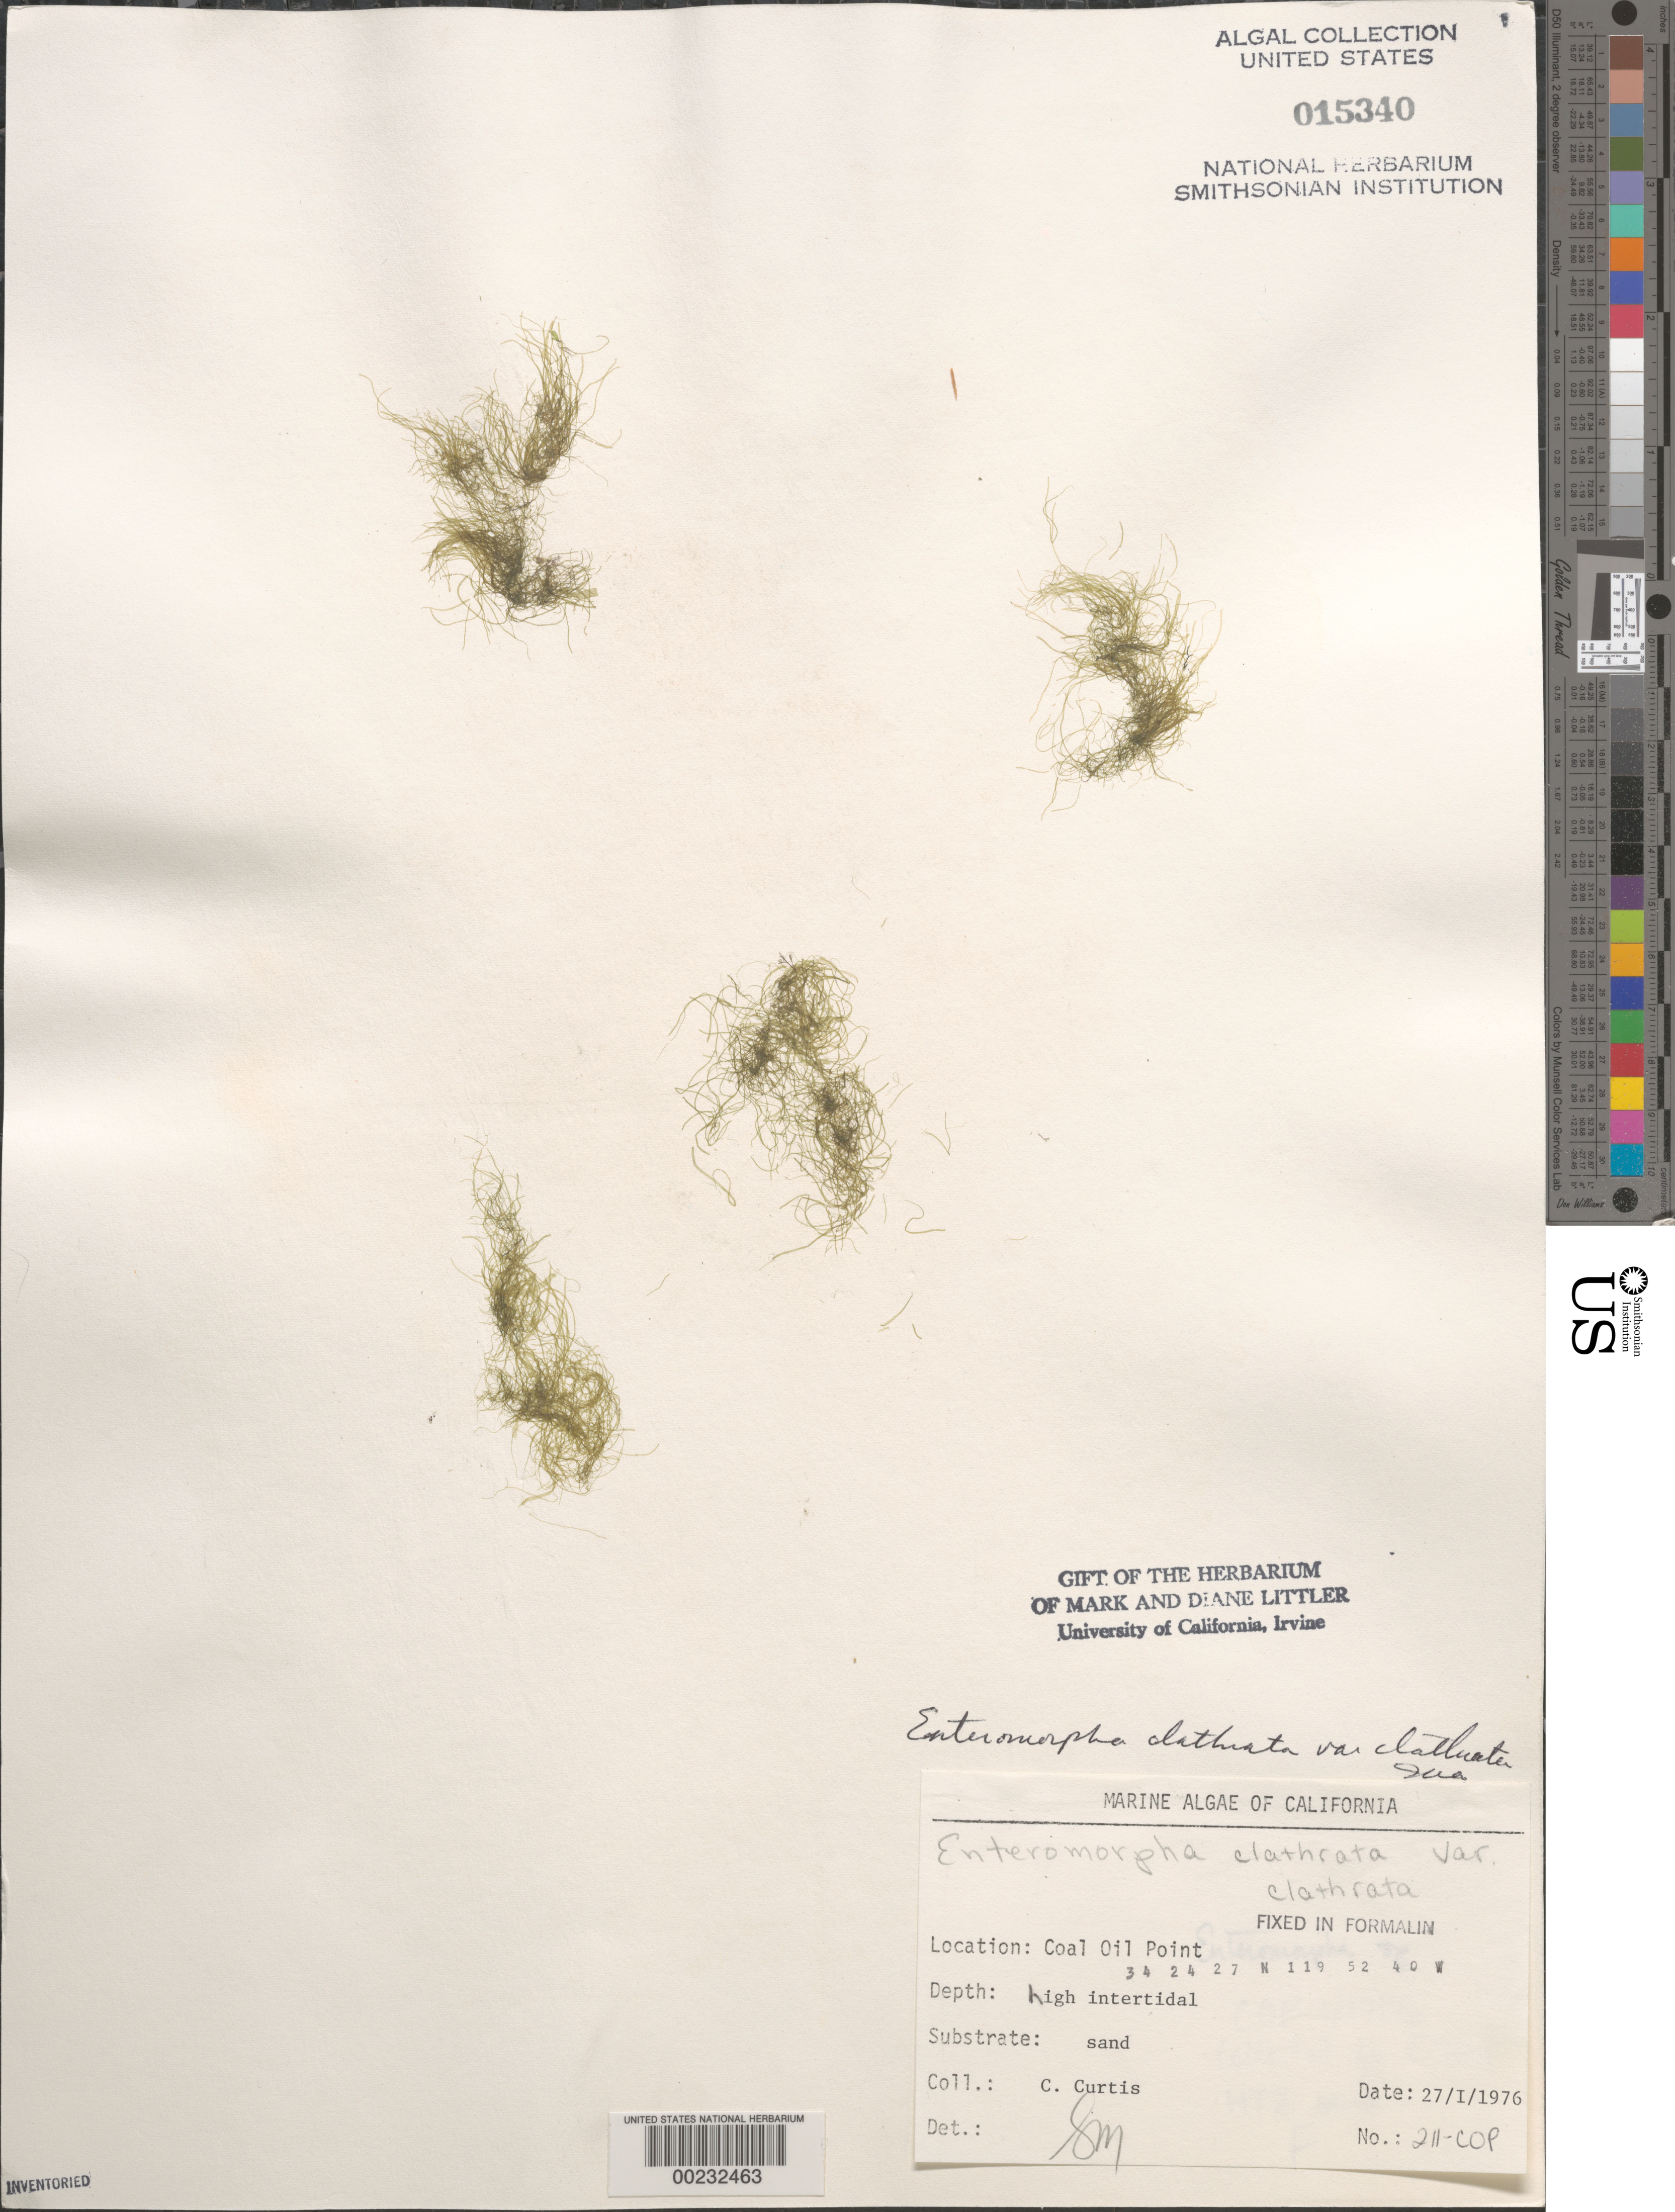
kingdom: Plantae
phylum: Chlorophyta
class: Ulvophyceae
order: Ulvales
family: Ulvaceae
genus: Ulva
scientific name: Ulva clathrata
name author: (Roth) C. Agardh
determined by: Algae name updating Project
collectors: C. Curtis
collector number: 211-cop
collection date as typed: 27 Jan 1976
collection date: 1976-01-27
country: United States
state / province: California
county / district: Santa Barbara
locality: Coal Oil Point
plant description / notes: BLM-SOCALBIGHT Rocky Intertidal Survey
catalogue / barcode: US 15340